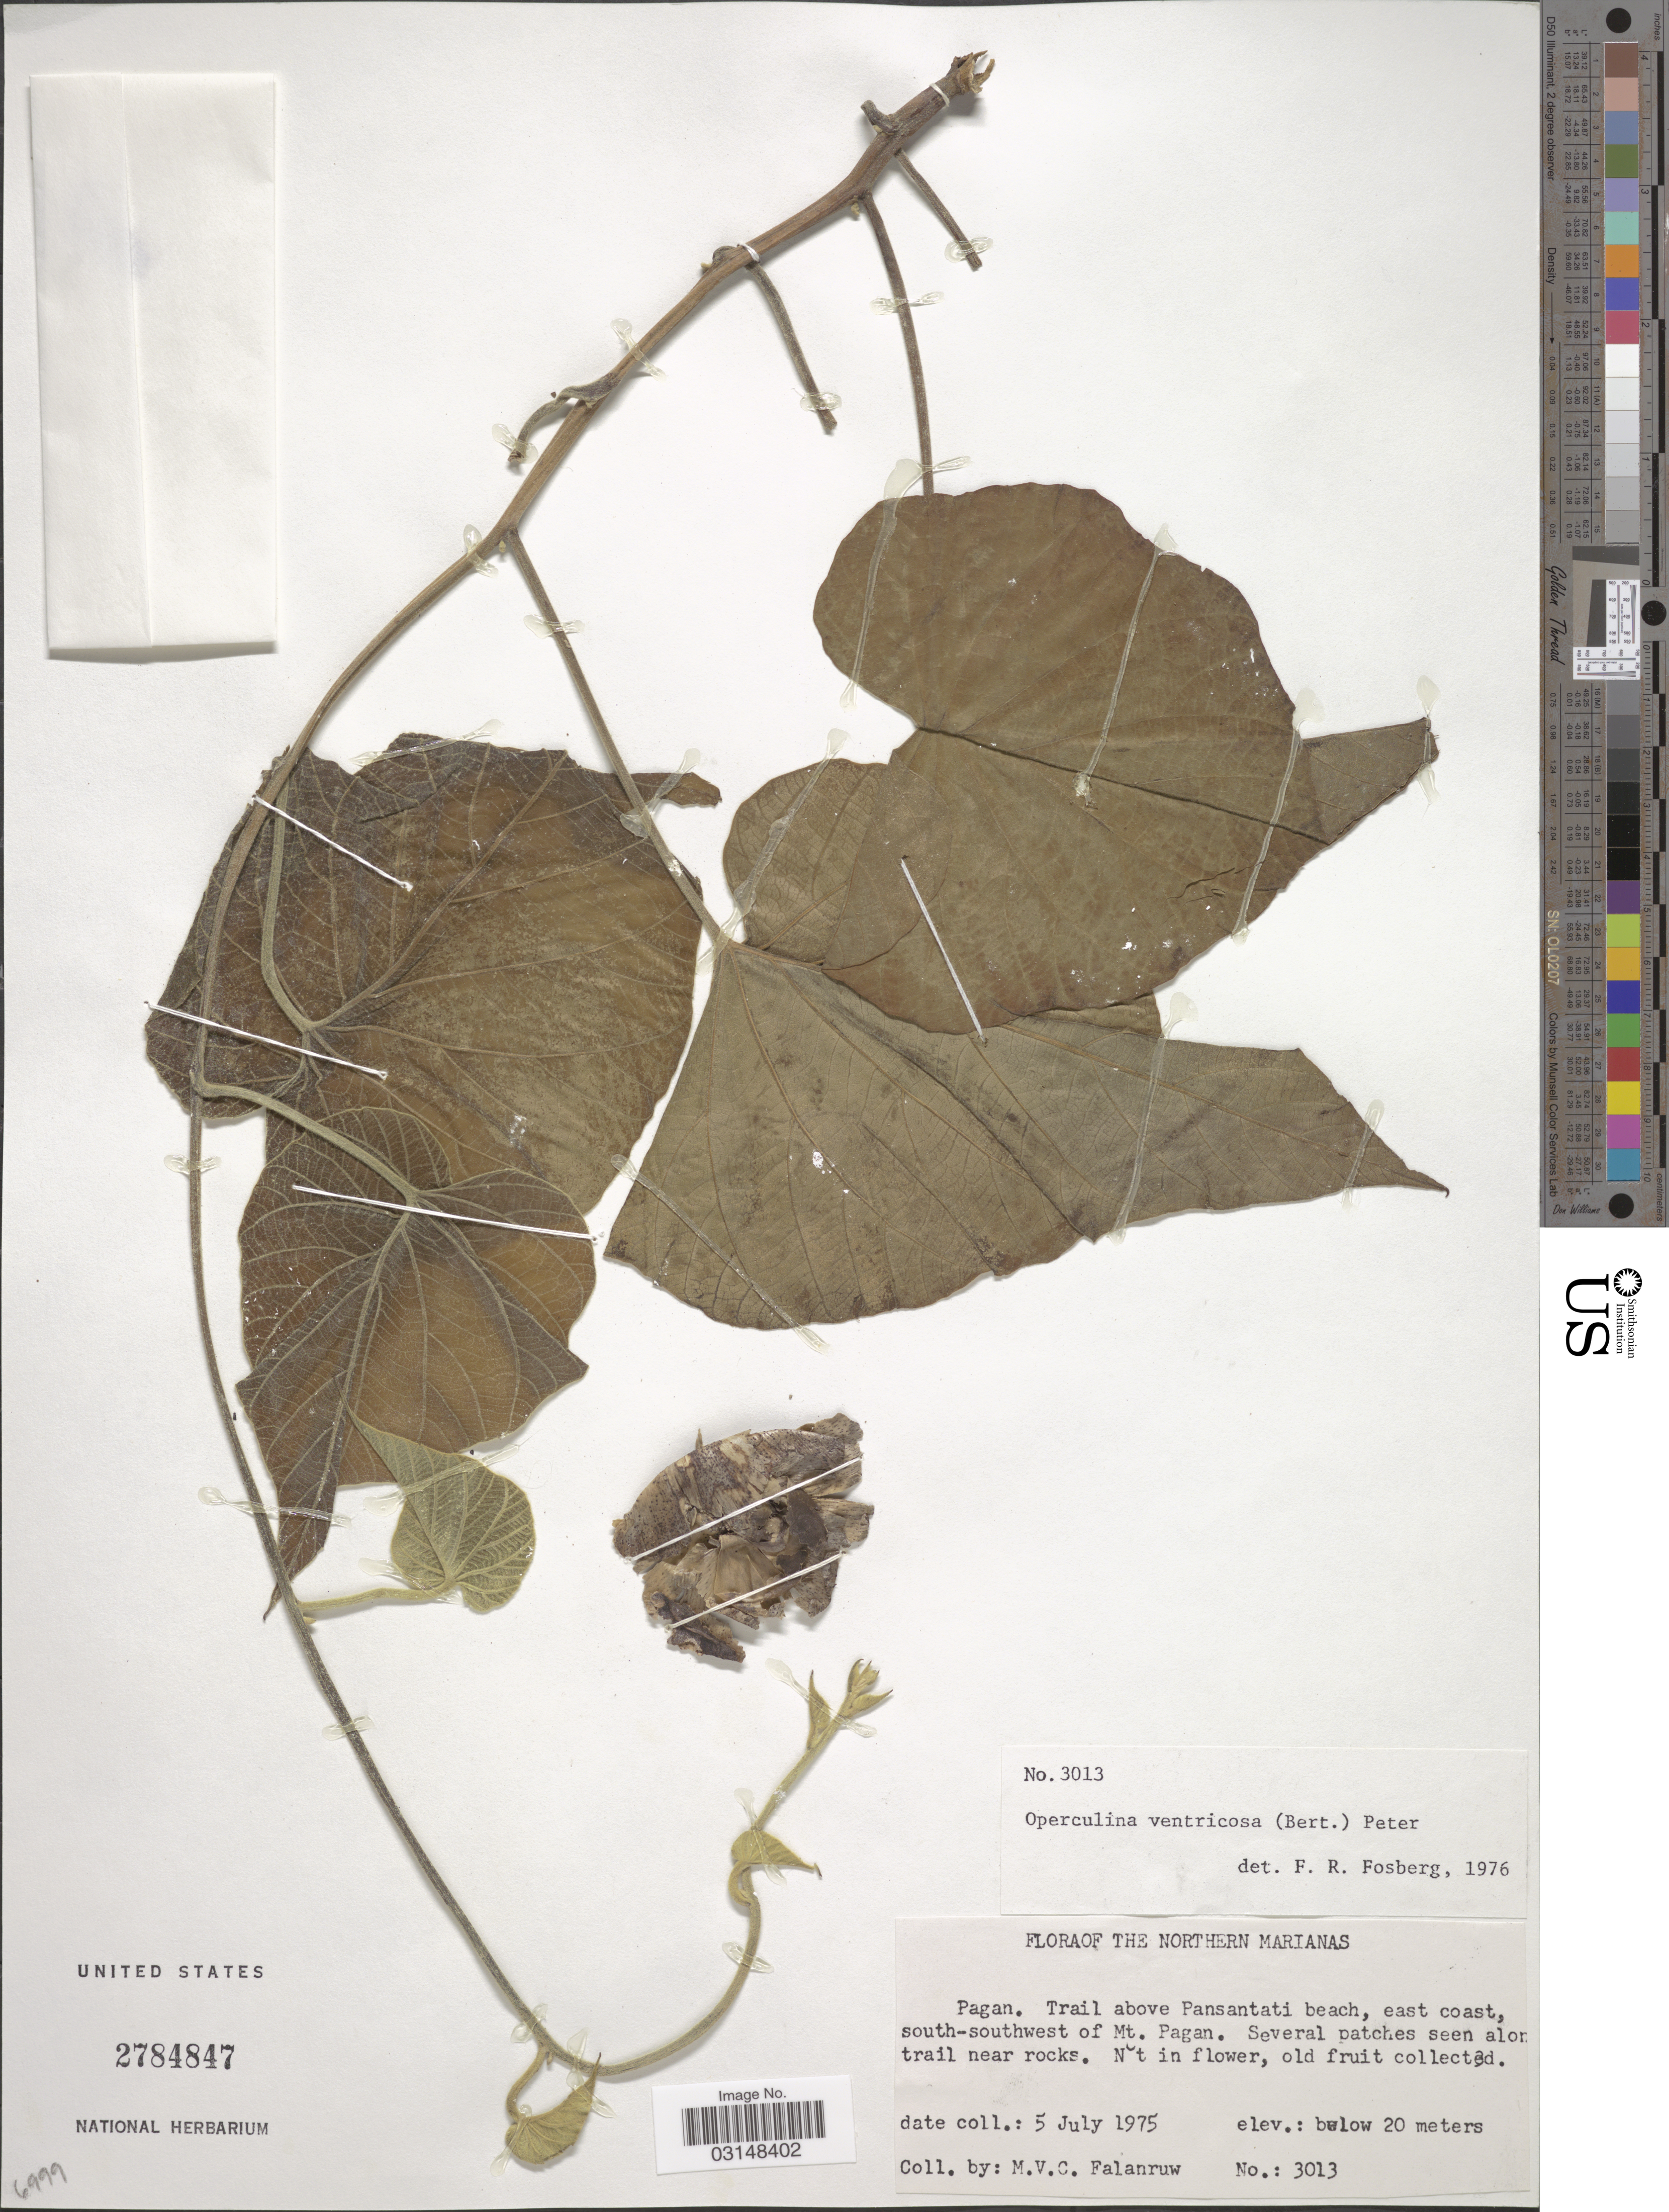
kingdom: Plantae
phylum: Tracheophyta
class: Magnoliopsida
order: Solanales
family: Convolvulaceae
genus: Operculina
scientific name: Operculina ventricosa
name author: (Aubl.) Barb. Rodr.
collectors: M. V. Falanruw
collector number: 3013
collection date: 1975-07-05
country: Northern Mariana Islands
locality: The Northern Marianas, Pagan. Trail above Pansantati beach, east coast, south-southwest of Mt. Pagan.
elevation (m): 20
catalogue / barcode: US 2784847